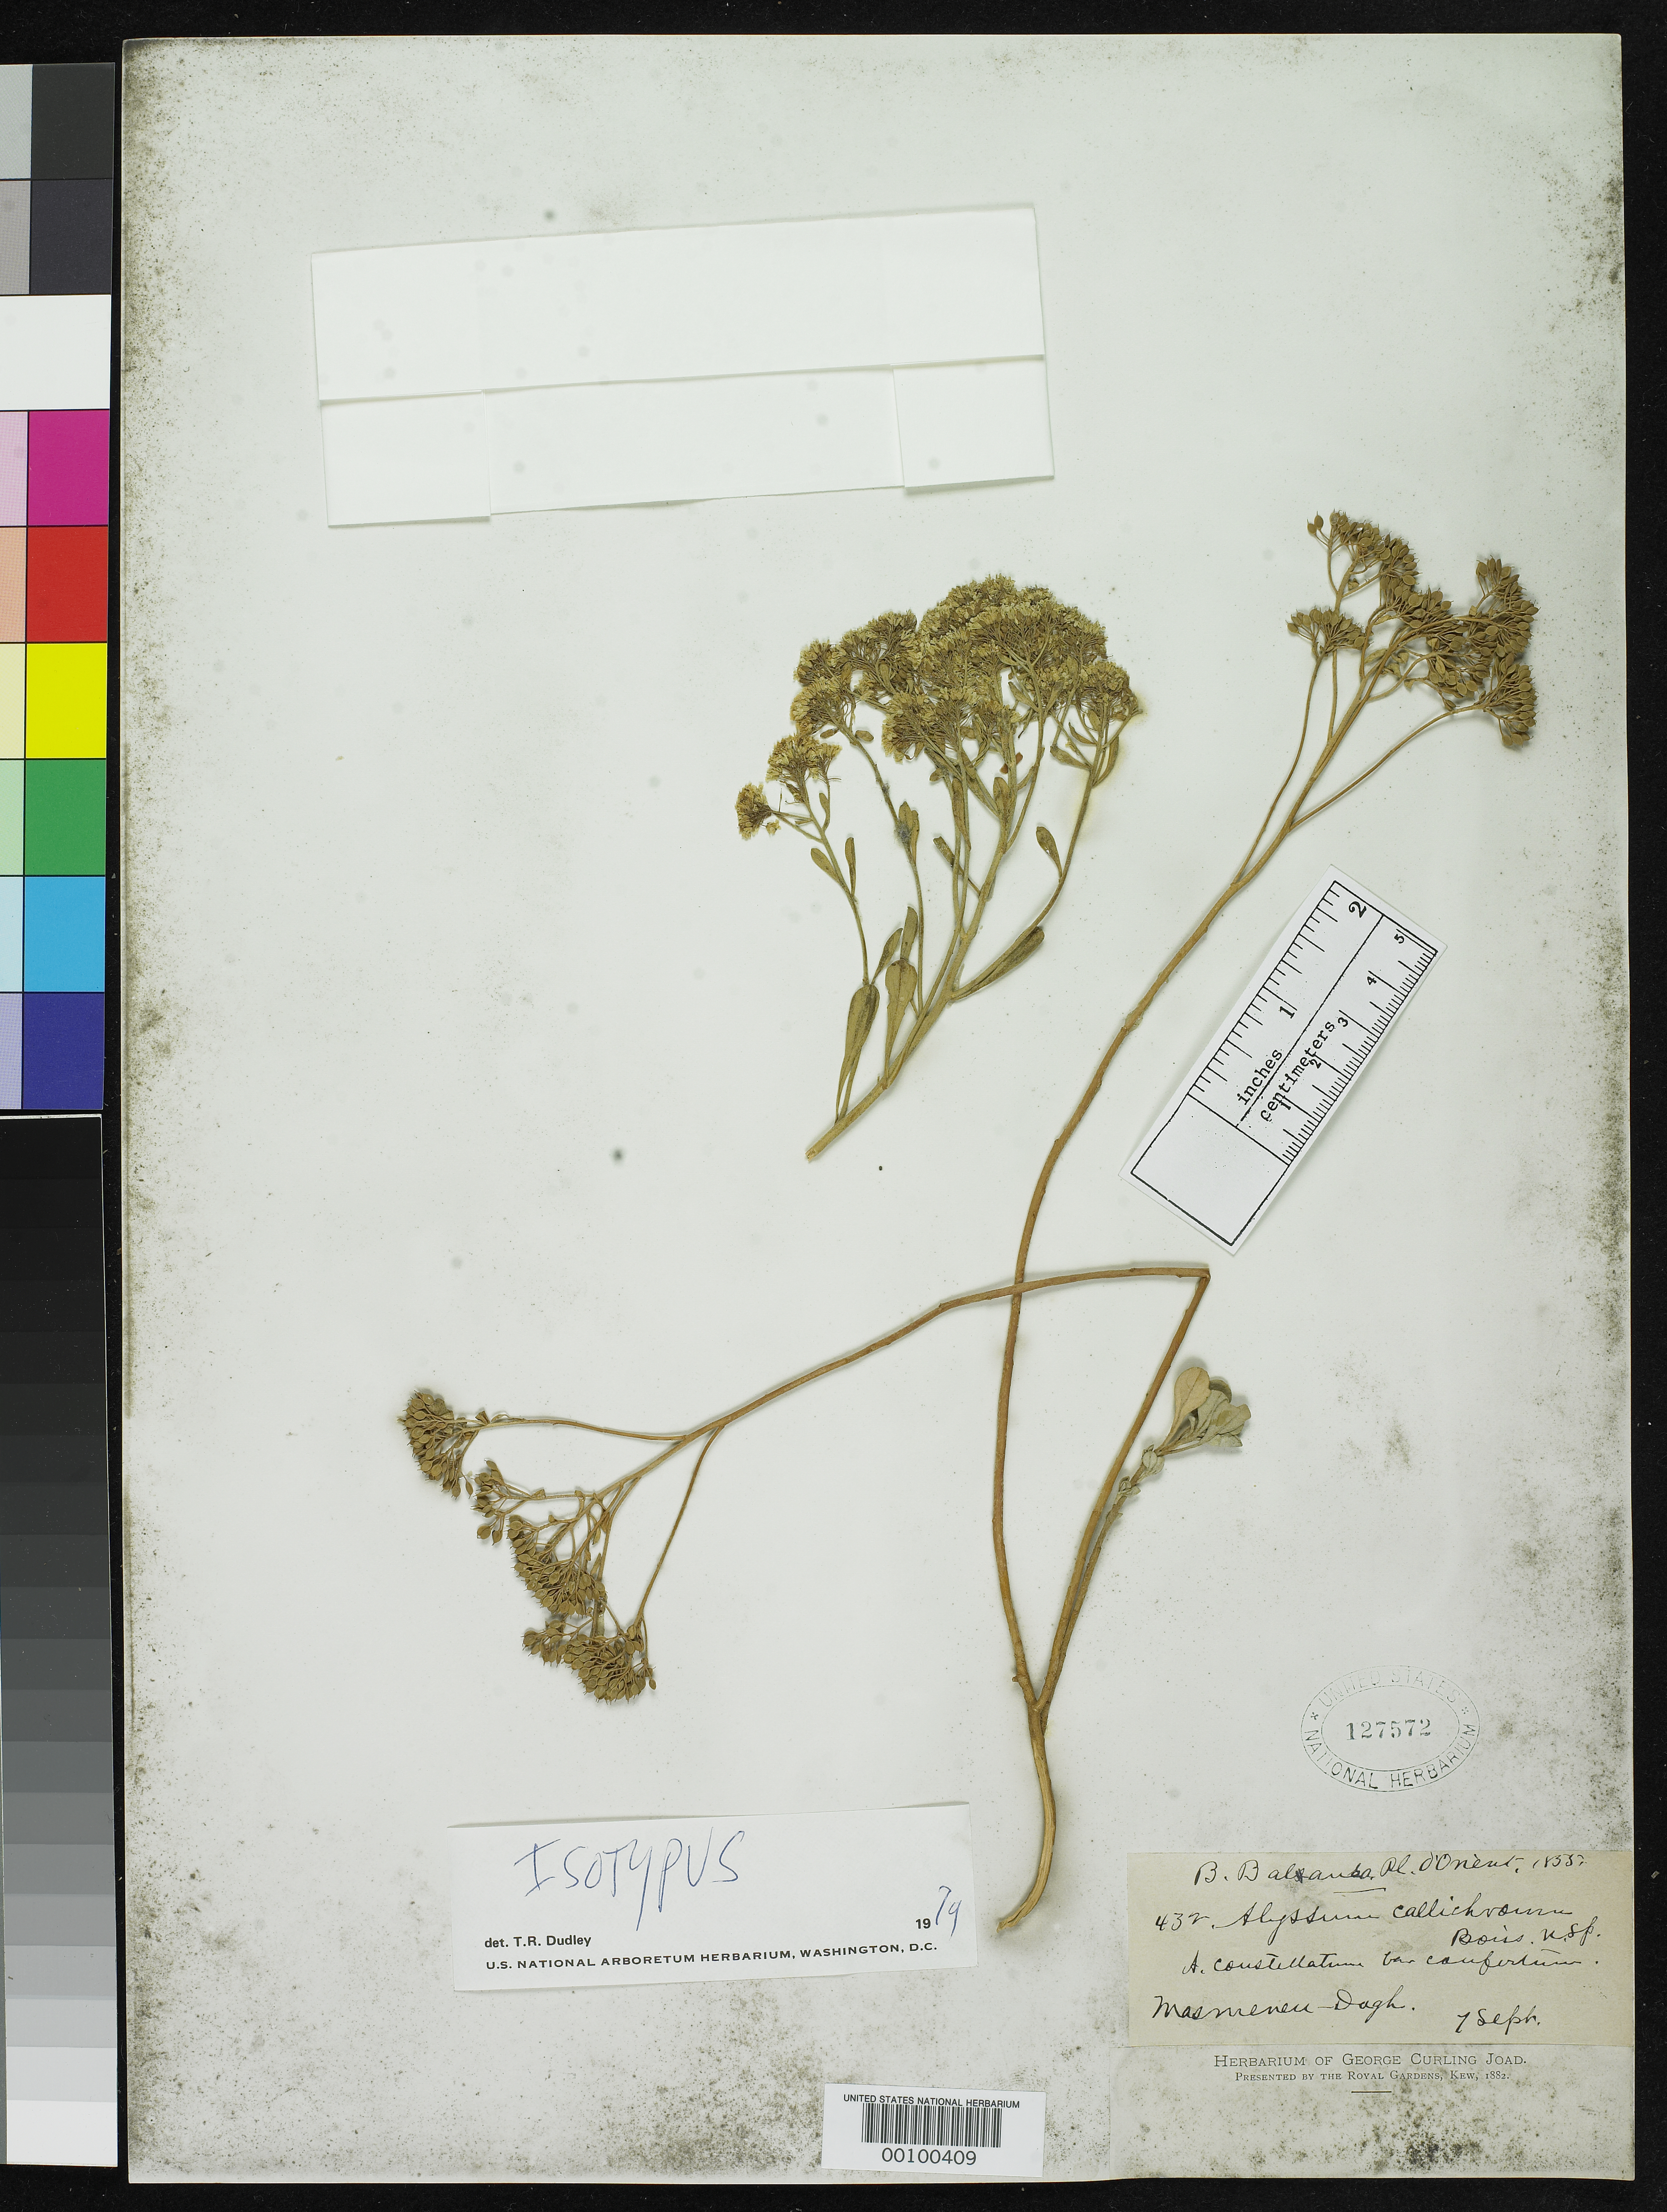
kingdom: Plantae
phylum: Tracheophyta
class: Magnoliopsida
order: Brassicales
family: Brassicaceae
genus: Alyssum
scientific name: Alyssum callichroum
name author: Boiss. & Balansa in Boiss.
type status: Isotype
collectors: B. Balansa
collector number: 432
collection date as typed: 07 Sep 1856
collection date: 1856-09-07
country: Turkey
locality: In region of Mt. Masmeneudagh between Taurem and Caesaream.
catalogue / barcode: US 127572